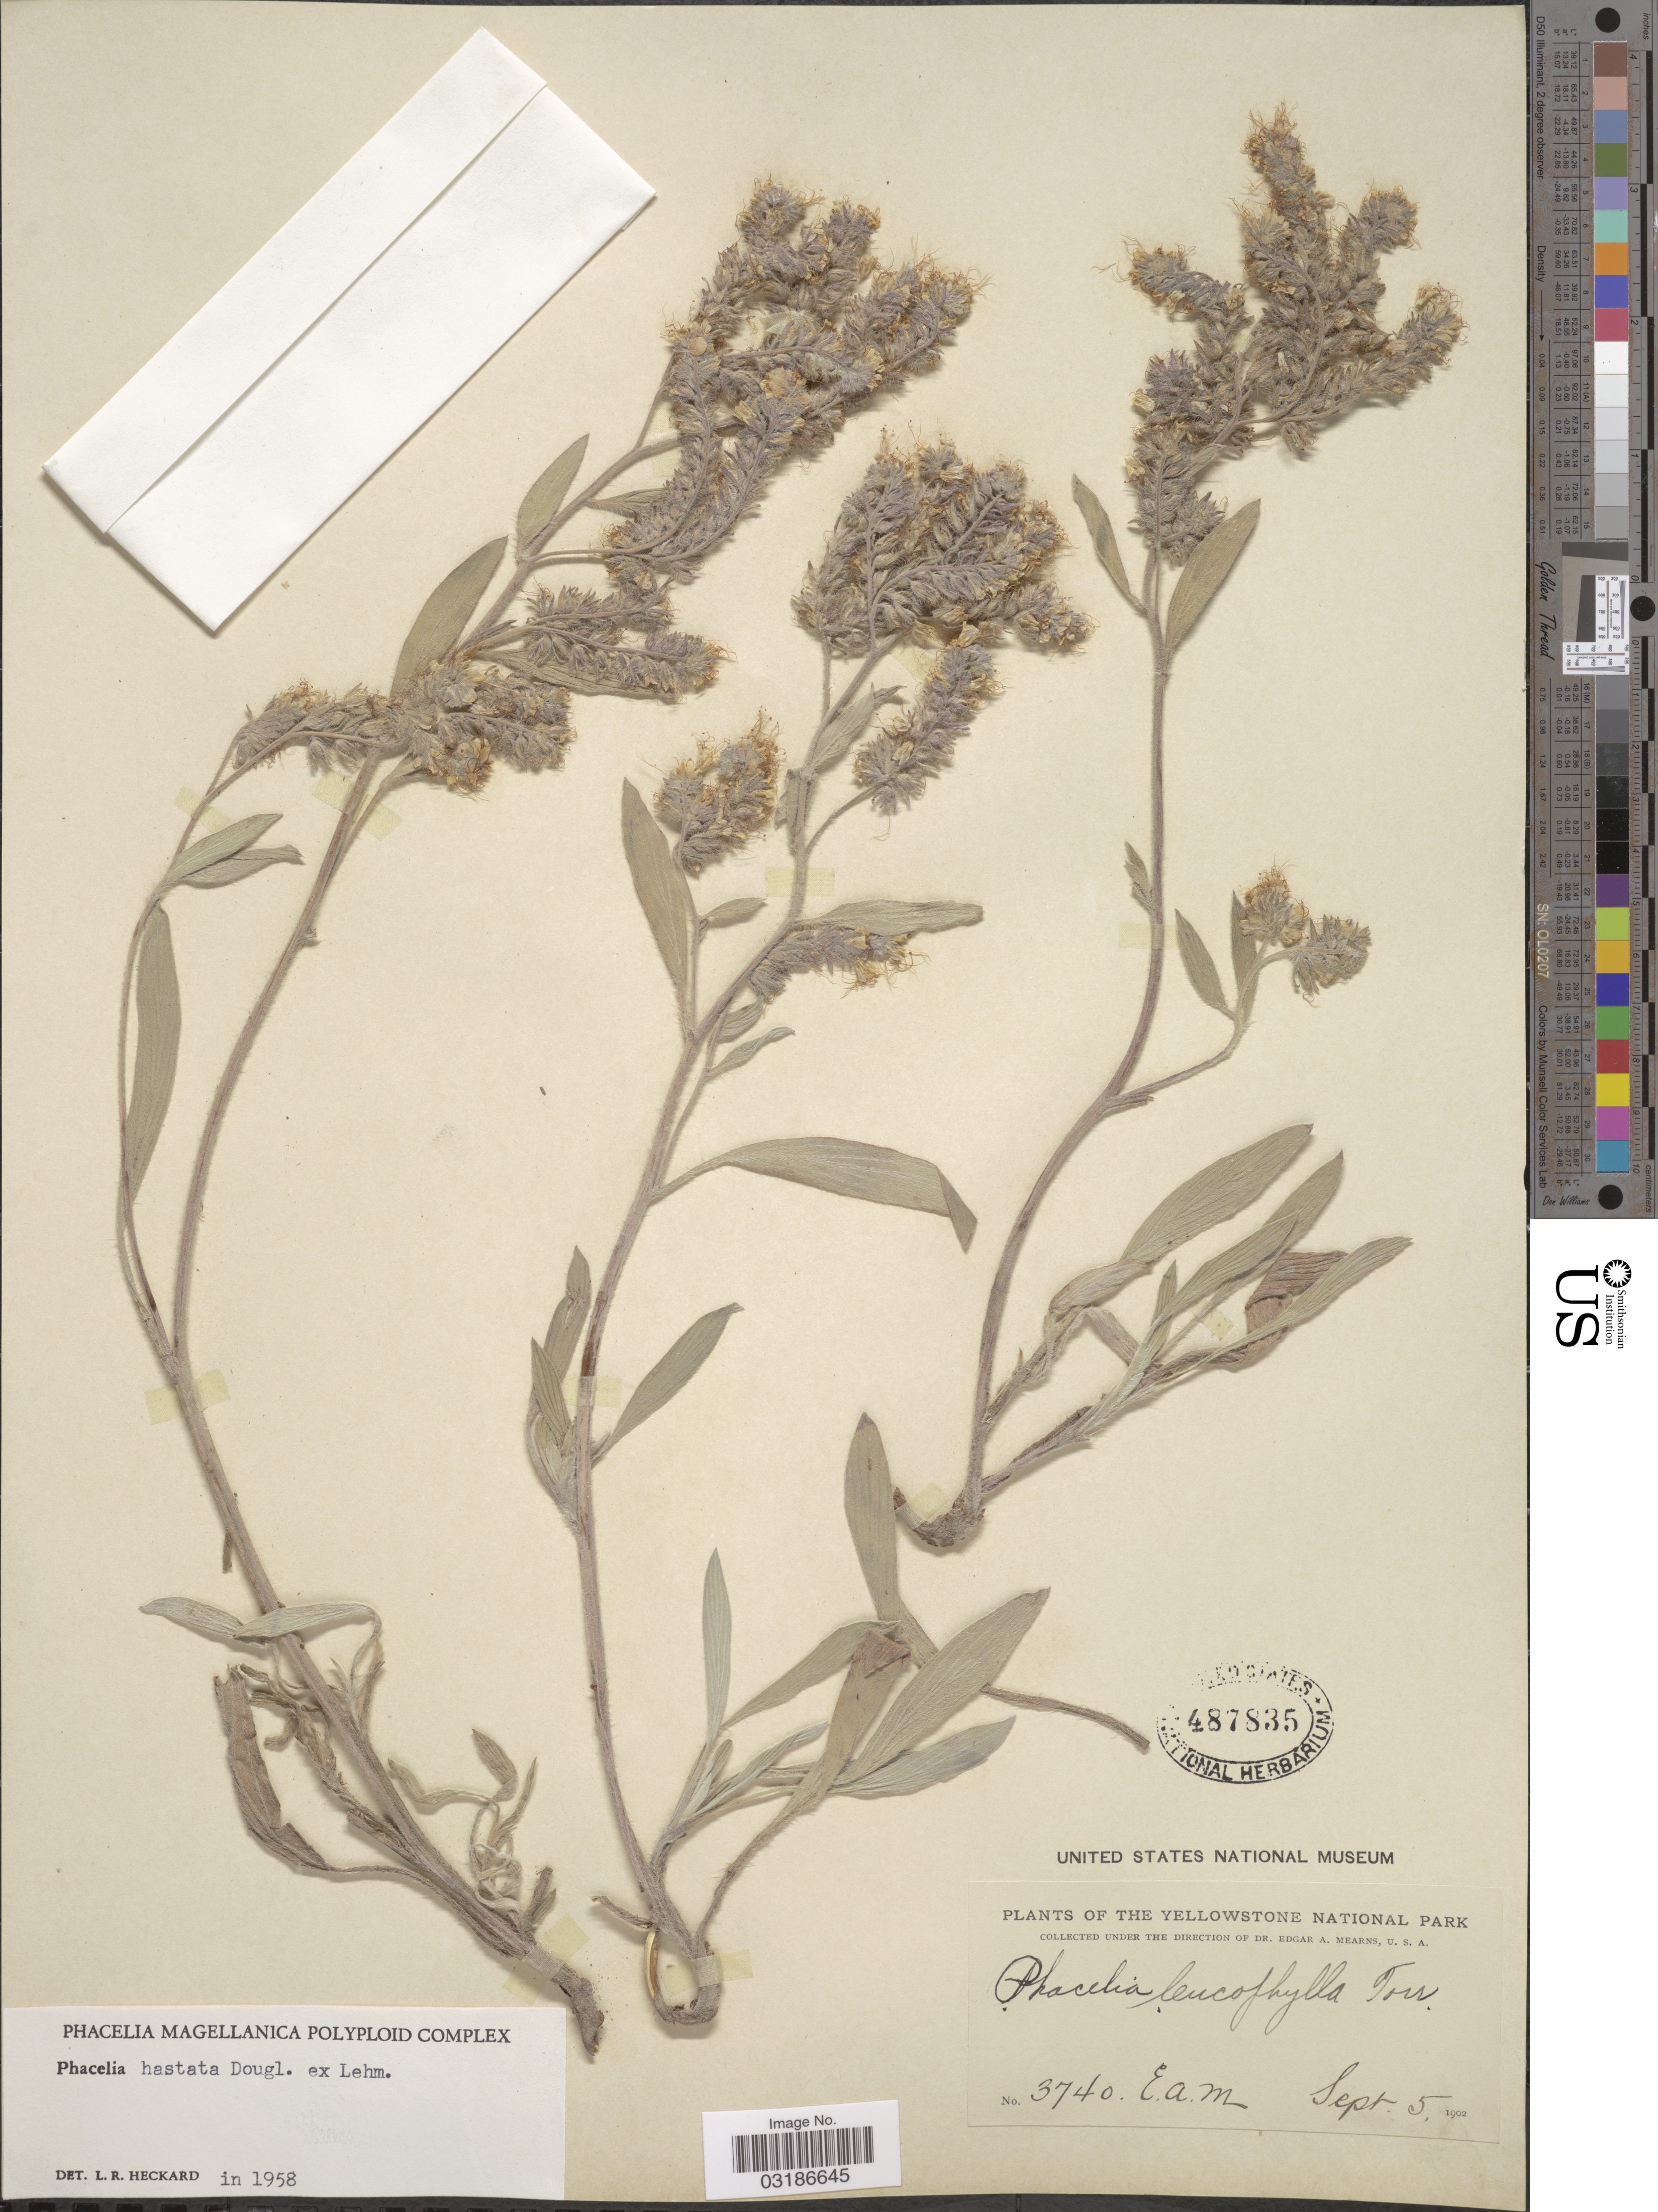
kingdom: Plantae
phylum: Tracheophyta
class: Magnoliopsida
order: Boraginales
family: Hydrophyllaceae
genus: Phacelia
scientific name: Phacelia hastata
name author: Douglas ex Lehm.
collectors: E. A. Mearns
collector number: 3740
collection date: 1902-09-05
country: United States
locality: The Yellowstone National Park.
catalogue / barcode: US 487835